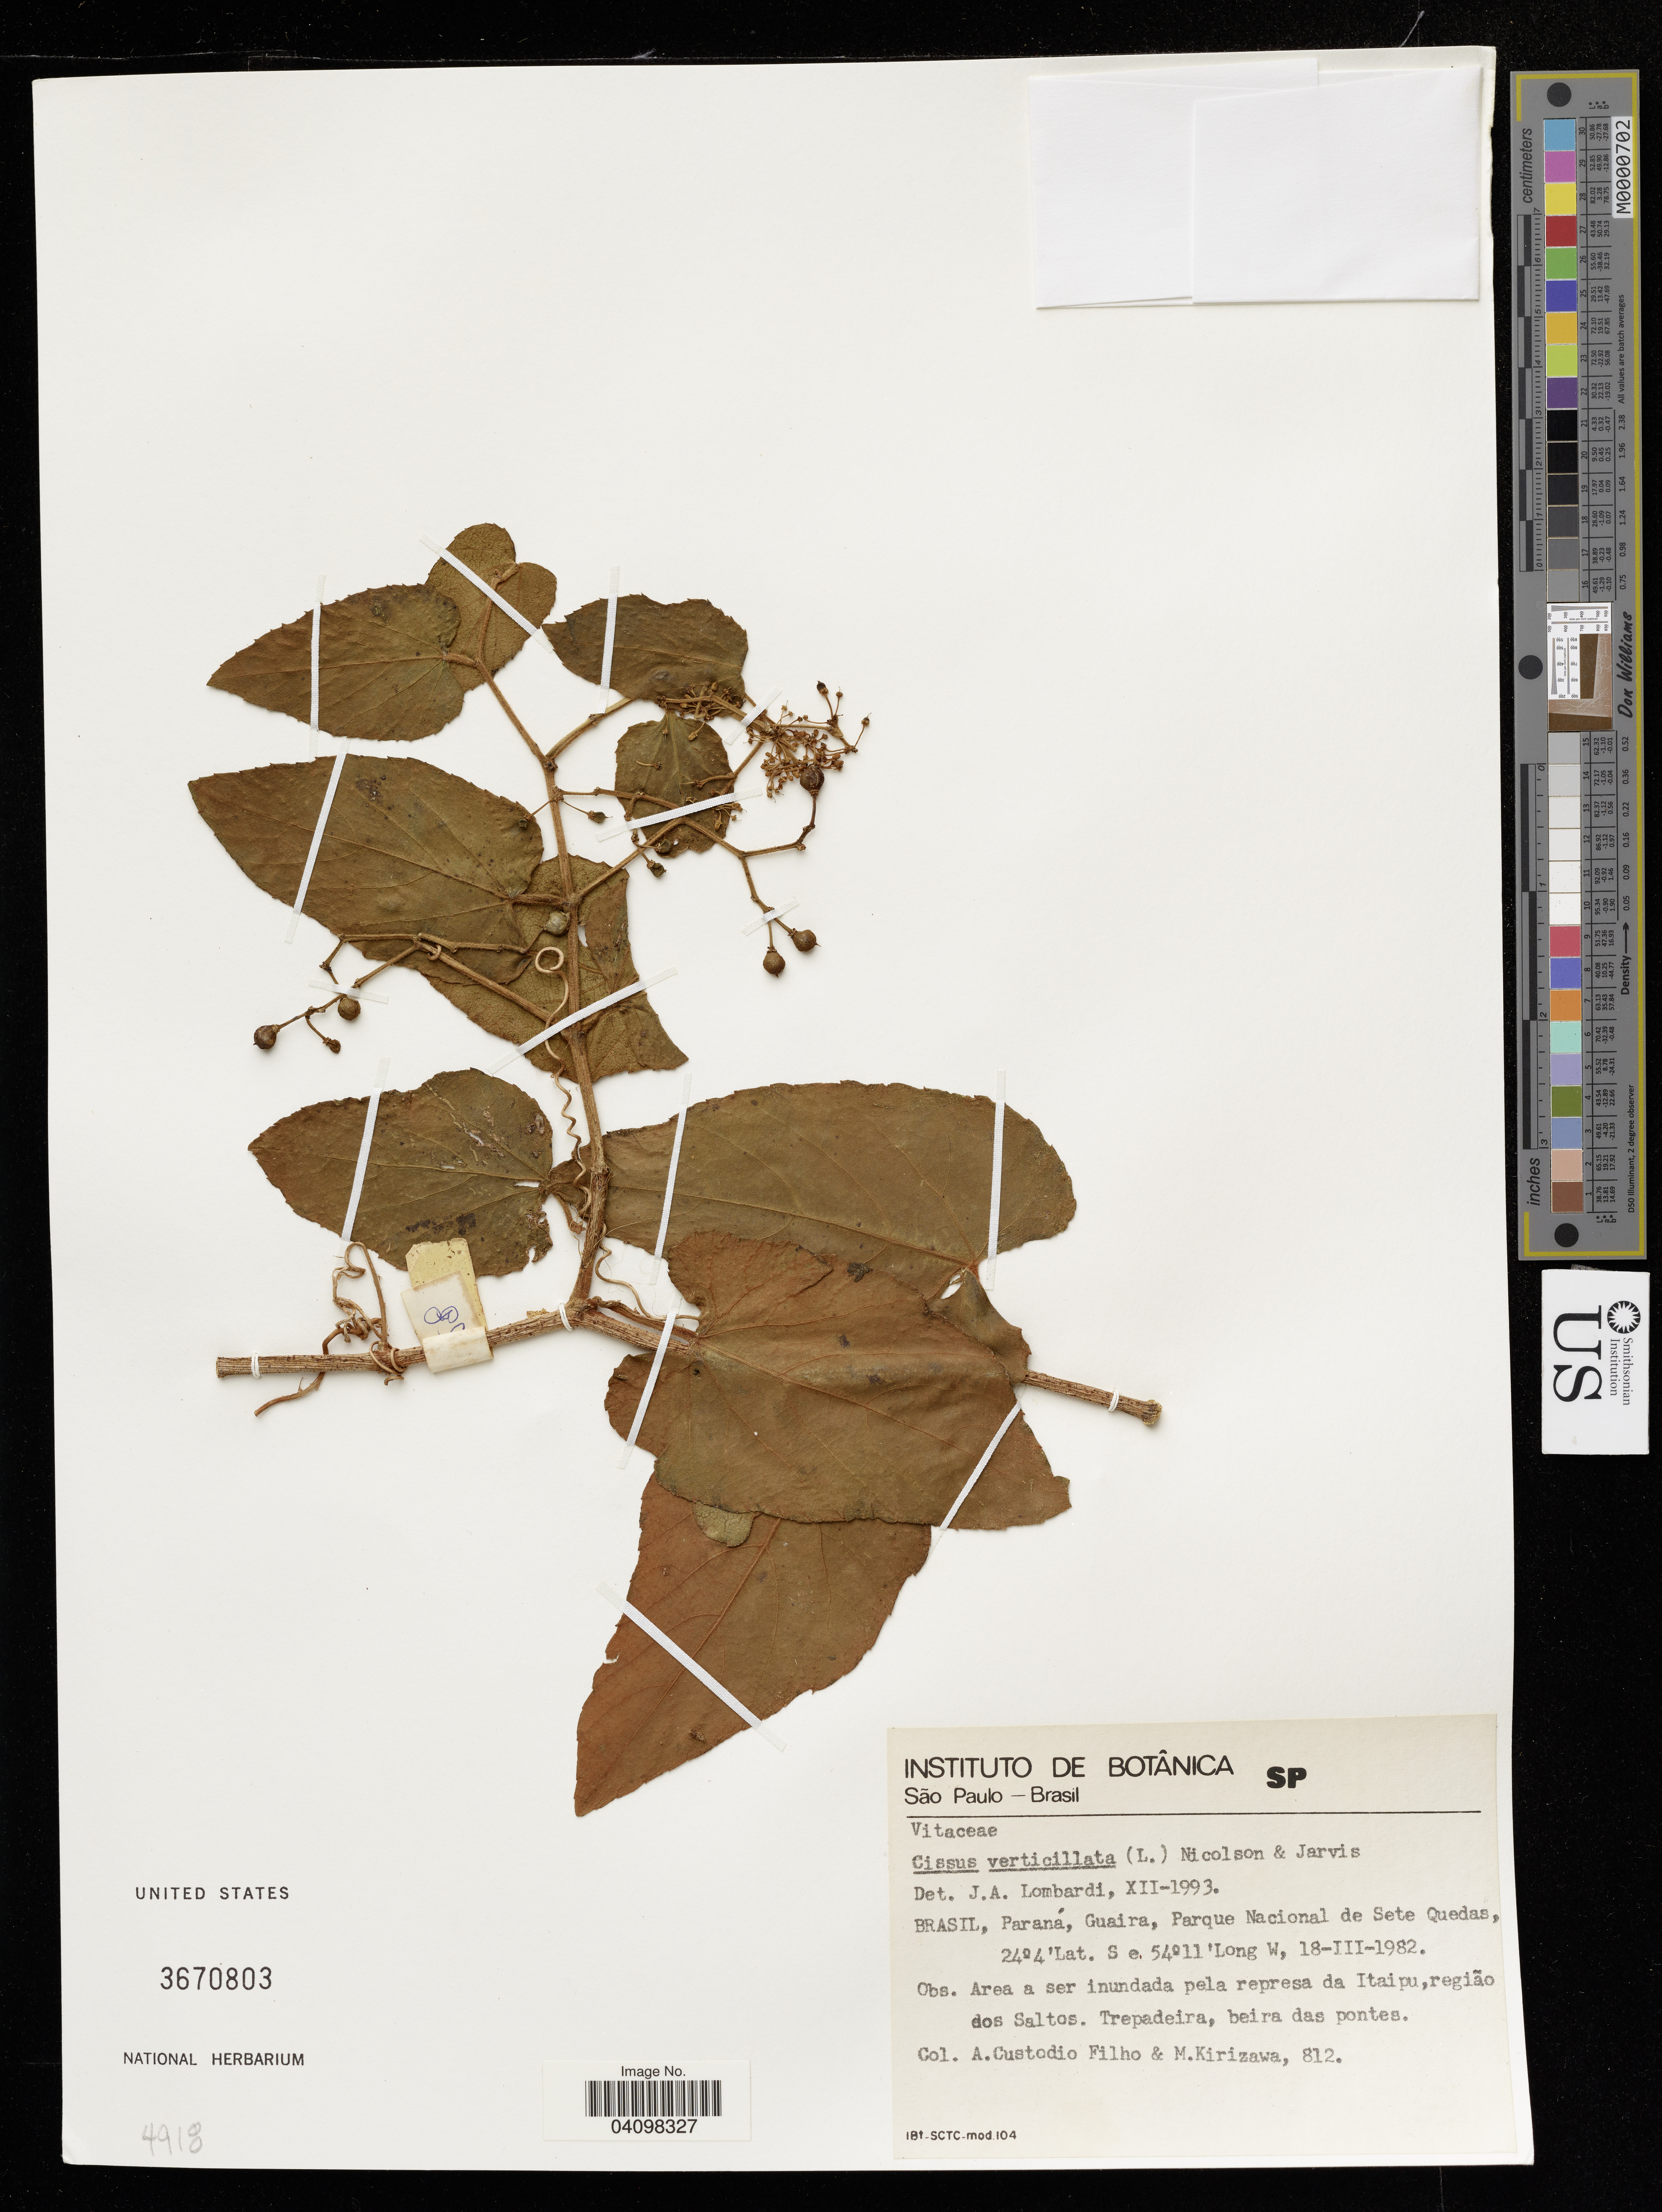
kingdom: Plantae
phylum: Tracheophyta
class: Magnoliopsida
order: Vitales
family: Vitaceae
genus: Cissus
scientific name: Cissus verticillata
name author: (L.) Nicolson & C.E. Jarvis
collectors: A. Custodio Filho & M. Kirizawa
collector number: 812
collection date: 1982-03-18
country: Brazil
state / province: Paraná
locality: Guaira, Parque Nacional de Sete Quedas.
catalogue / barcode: US 3670803